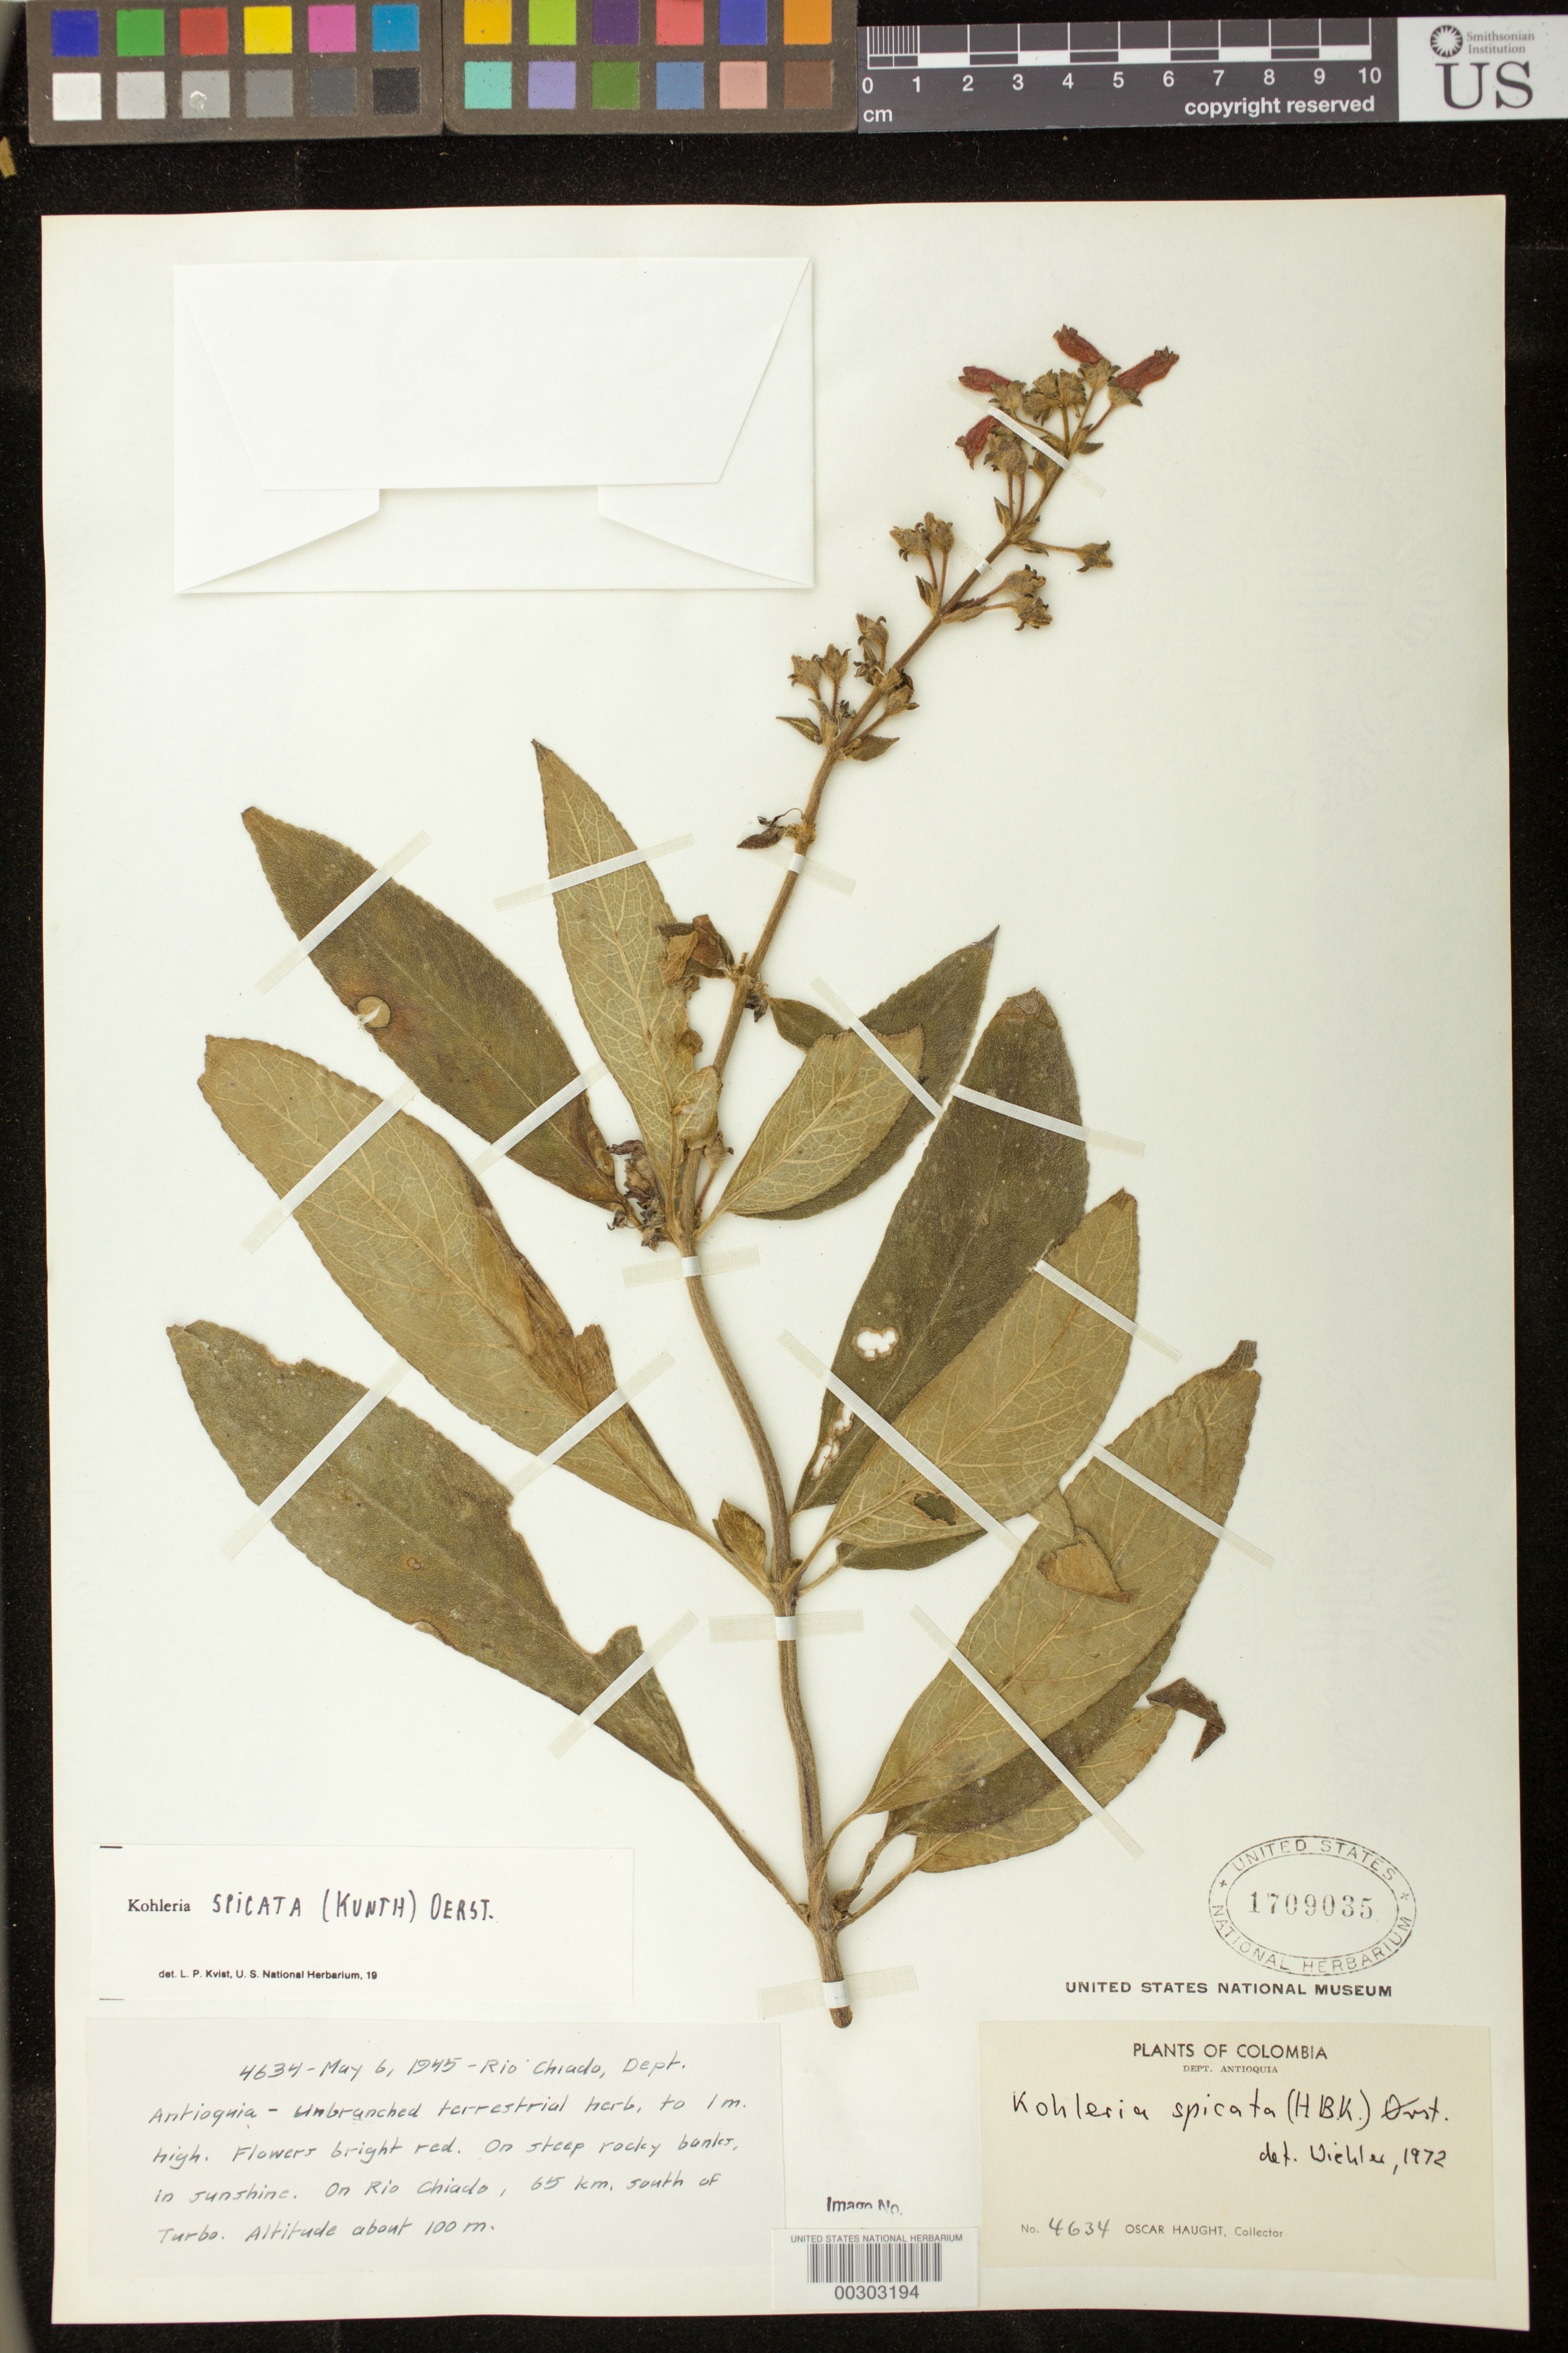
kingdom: Plantae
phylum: Tracheophyta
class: Magnoliopsida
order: Lamiales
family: Gesneriaceae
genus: Kohleria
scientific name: Kohleria spicata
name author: (Kunth) Oerst.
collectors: O. L. Haught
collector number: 4634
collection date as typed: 06 May 1945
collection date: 1945-05-06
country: Colombia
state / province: Antioquia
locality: Rio Chiaco, 65 km S of Turbo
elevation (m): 100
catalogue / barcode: US 1709035